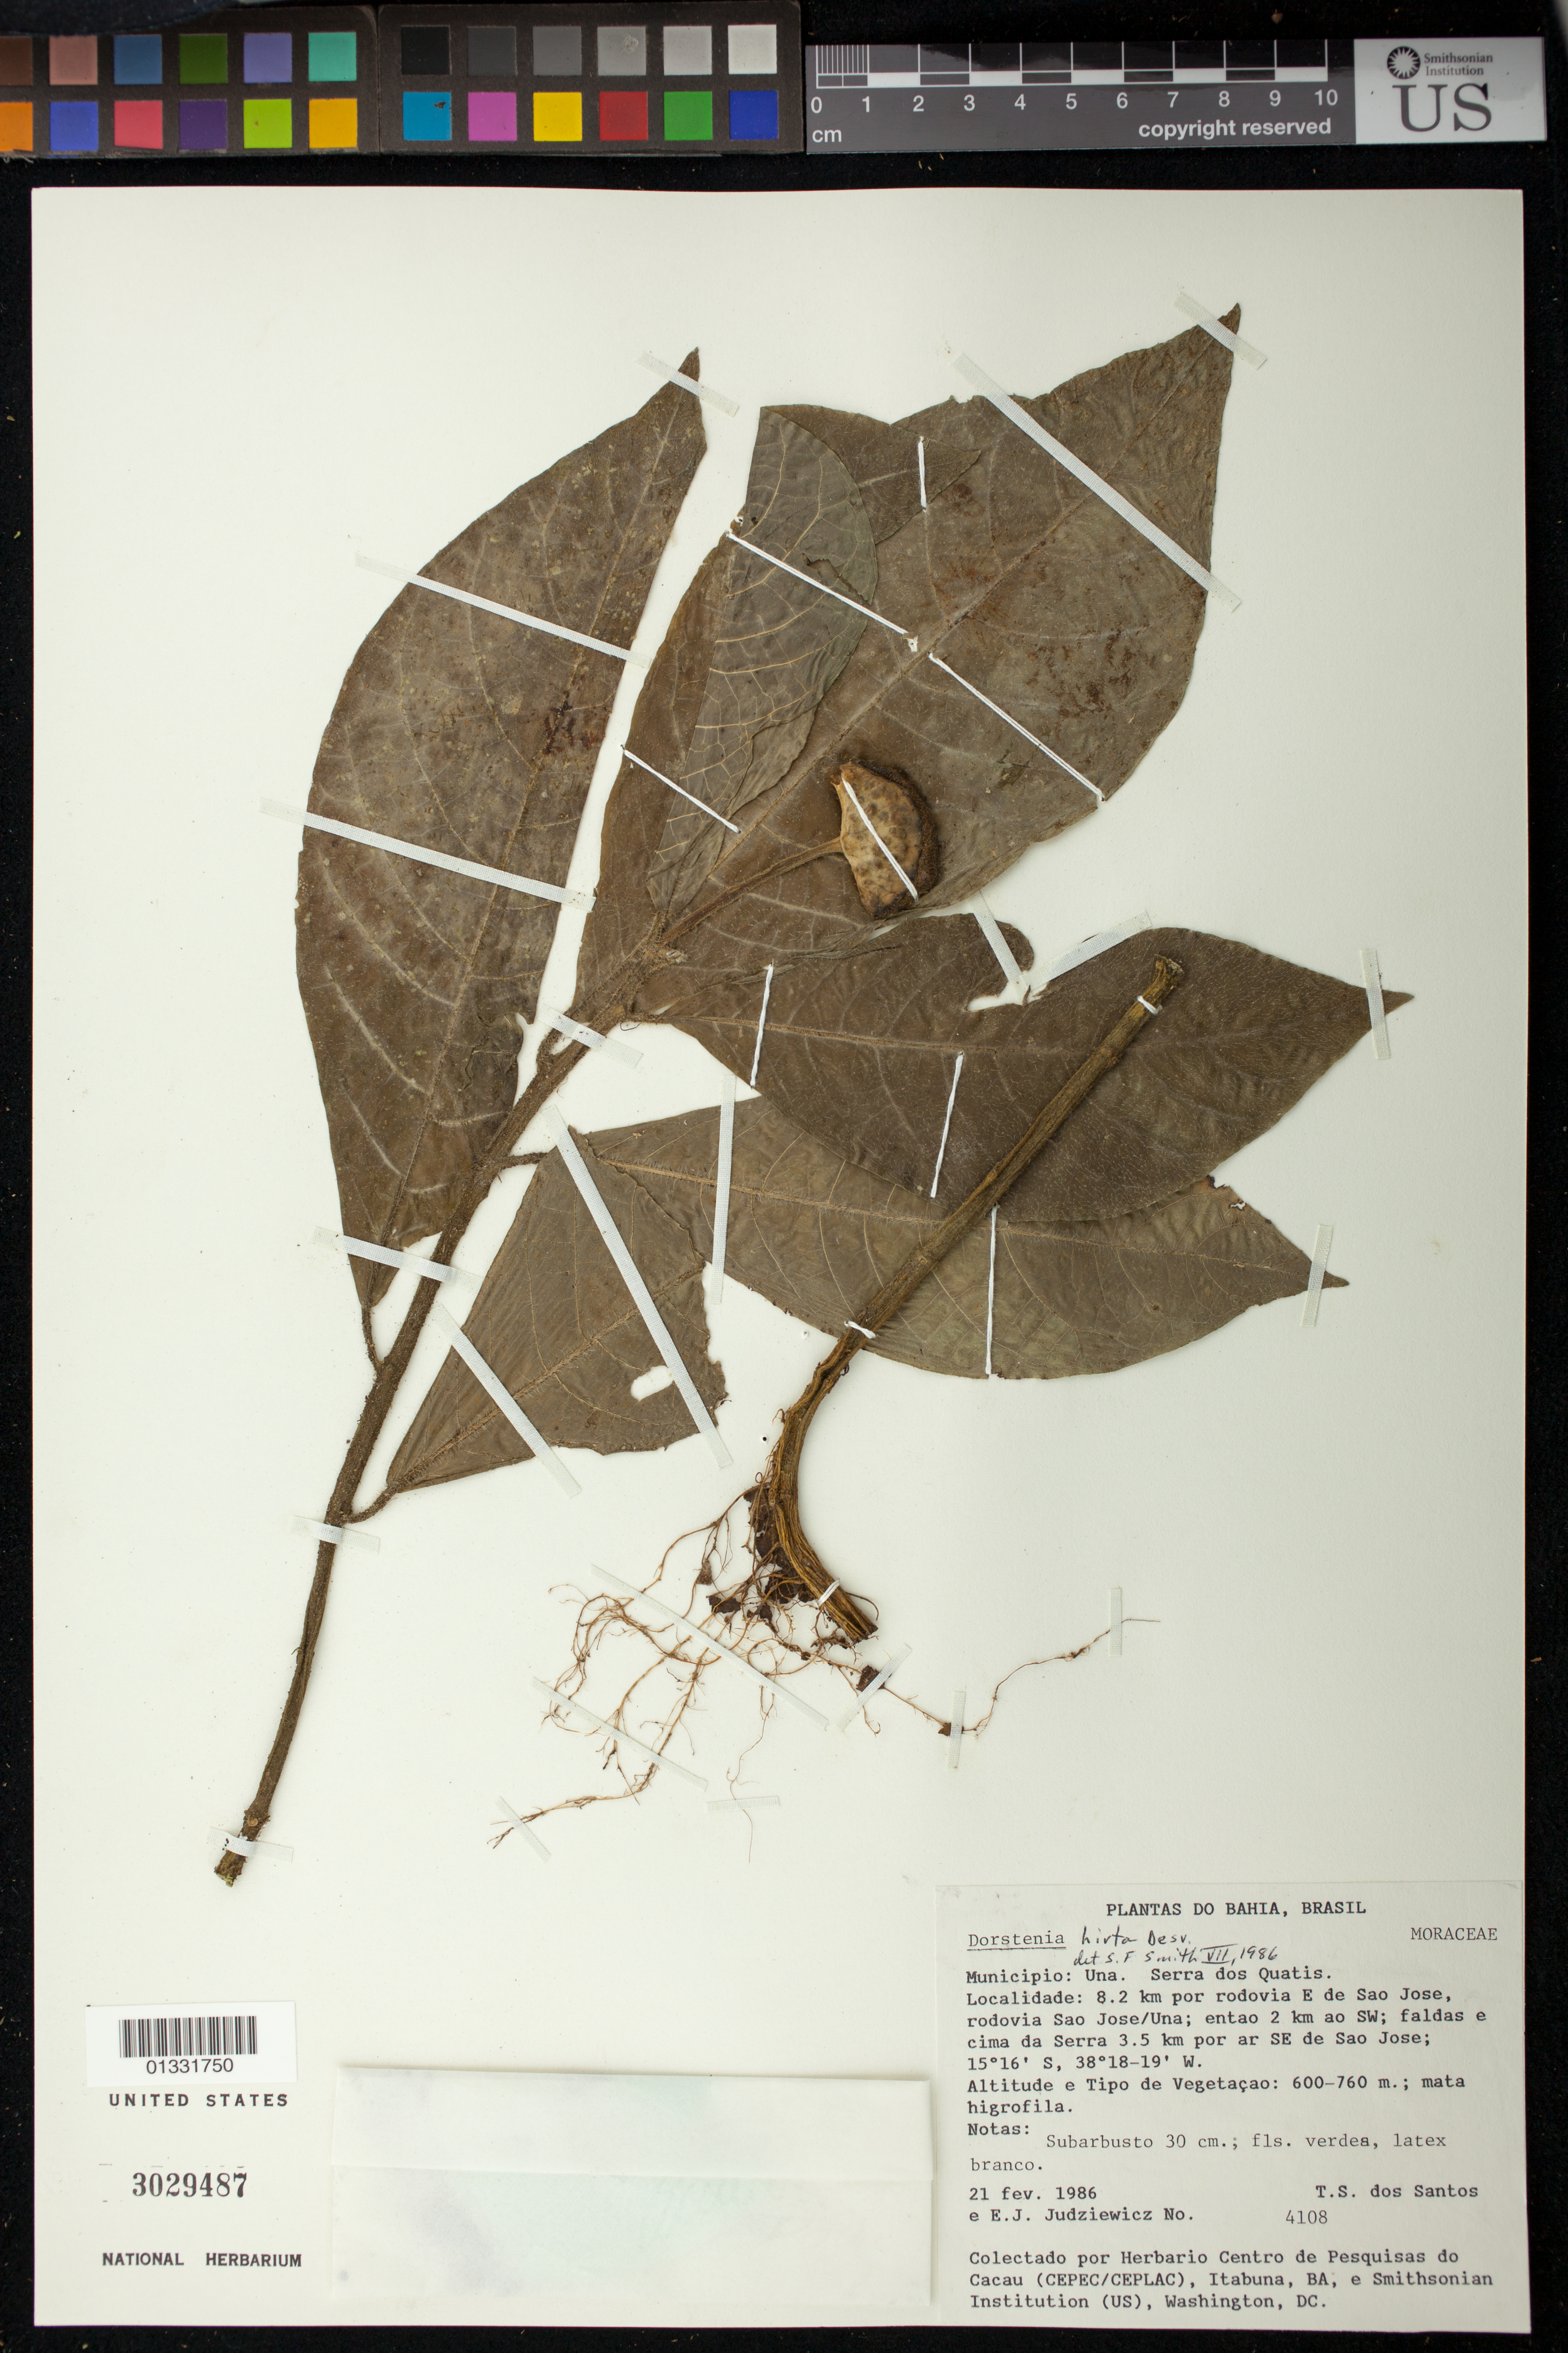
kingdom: Plantae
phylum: Tracheophyta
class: Magnoliopsida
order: Rosales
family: Moraceae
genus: Dorstenia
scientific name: Dorstenia hirta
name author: Desv.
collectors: T. S. Santos & E. J. Judziewicz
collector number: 4108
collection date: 1986-02-21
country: Brazil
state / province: Bahia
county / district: Una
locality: Serra dos Quatis, 8,2 km por rodovia E de São José, rodovia São José/Una, então 2 km ao SW, faldas e cima da Serra 3,5 km por ar SE de São José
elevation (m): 600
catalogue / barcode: US 3029487